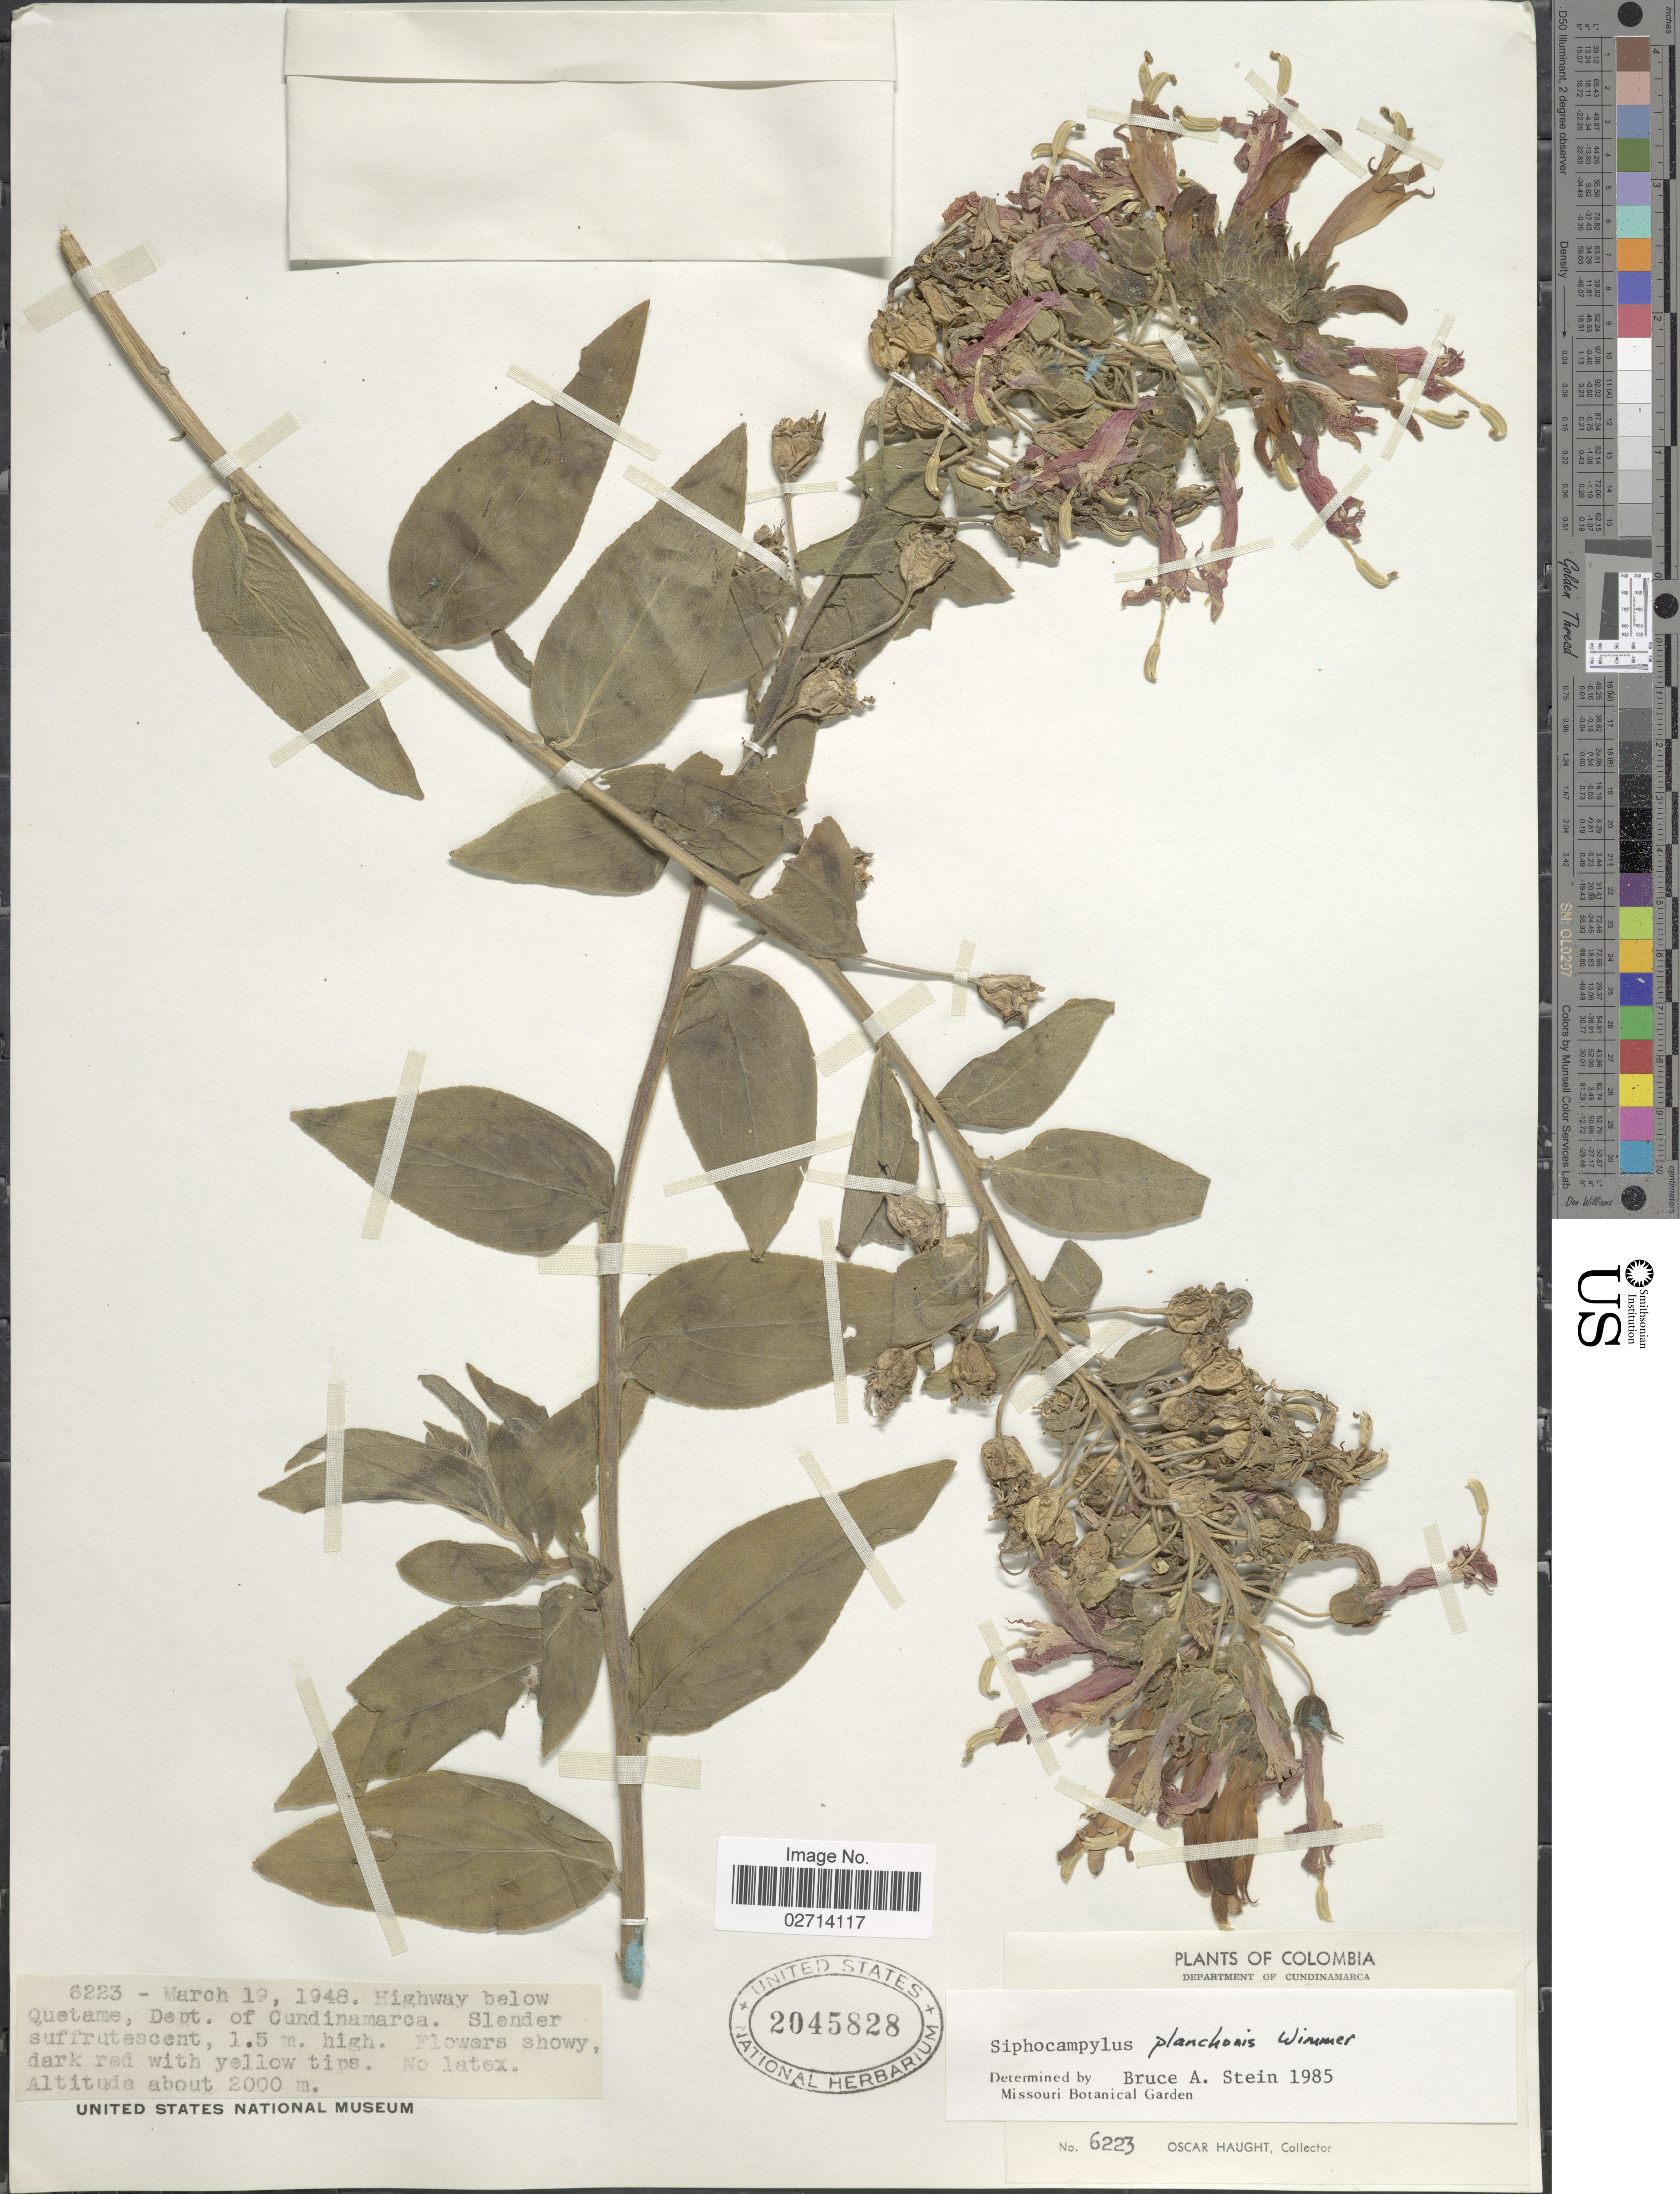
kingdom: Plantae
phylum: Tracheophyta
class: Magnoliopsida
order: Asterales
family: Campanulaceae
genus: Siphocampylus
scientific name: Siphocampylus planchonis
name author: E. Wimm.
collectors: O. L. Haught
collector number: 6223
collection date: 1948-03-19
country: Colombia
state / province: Cundinamarca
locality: Highway below Quetame.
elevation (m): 2000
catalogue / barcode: US 2045828